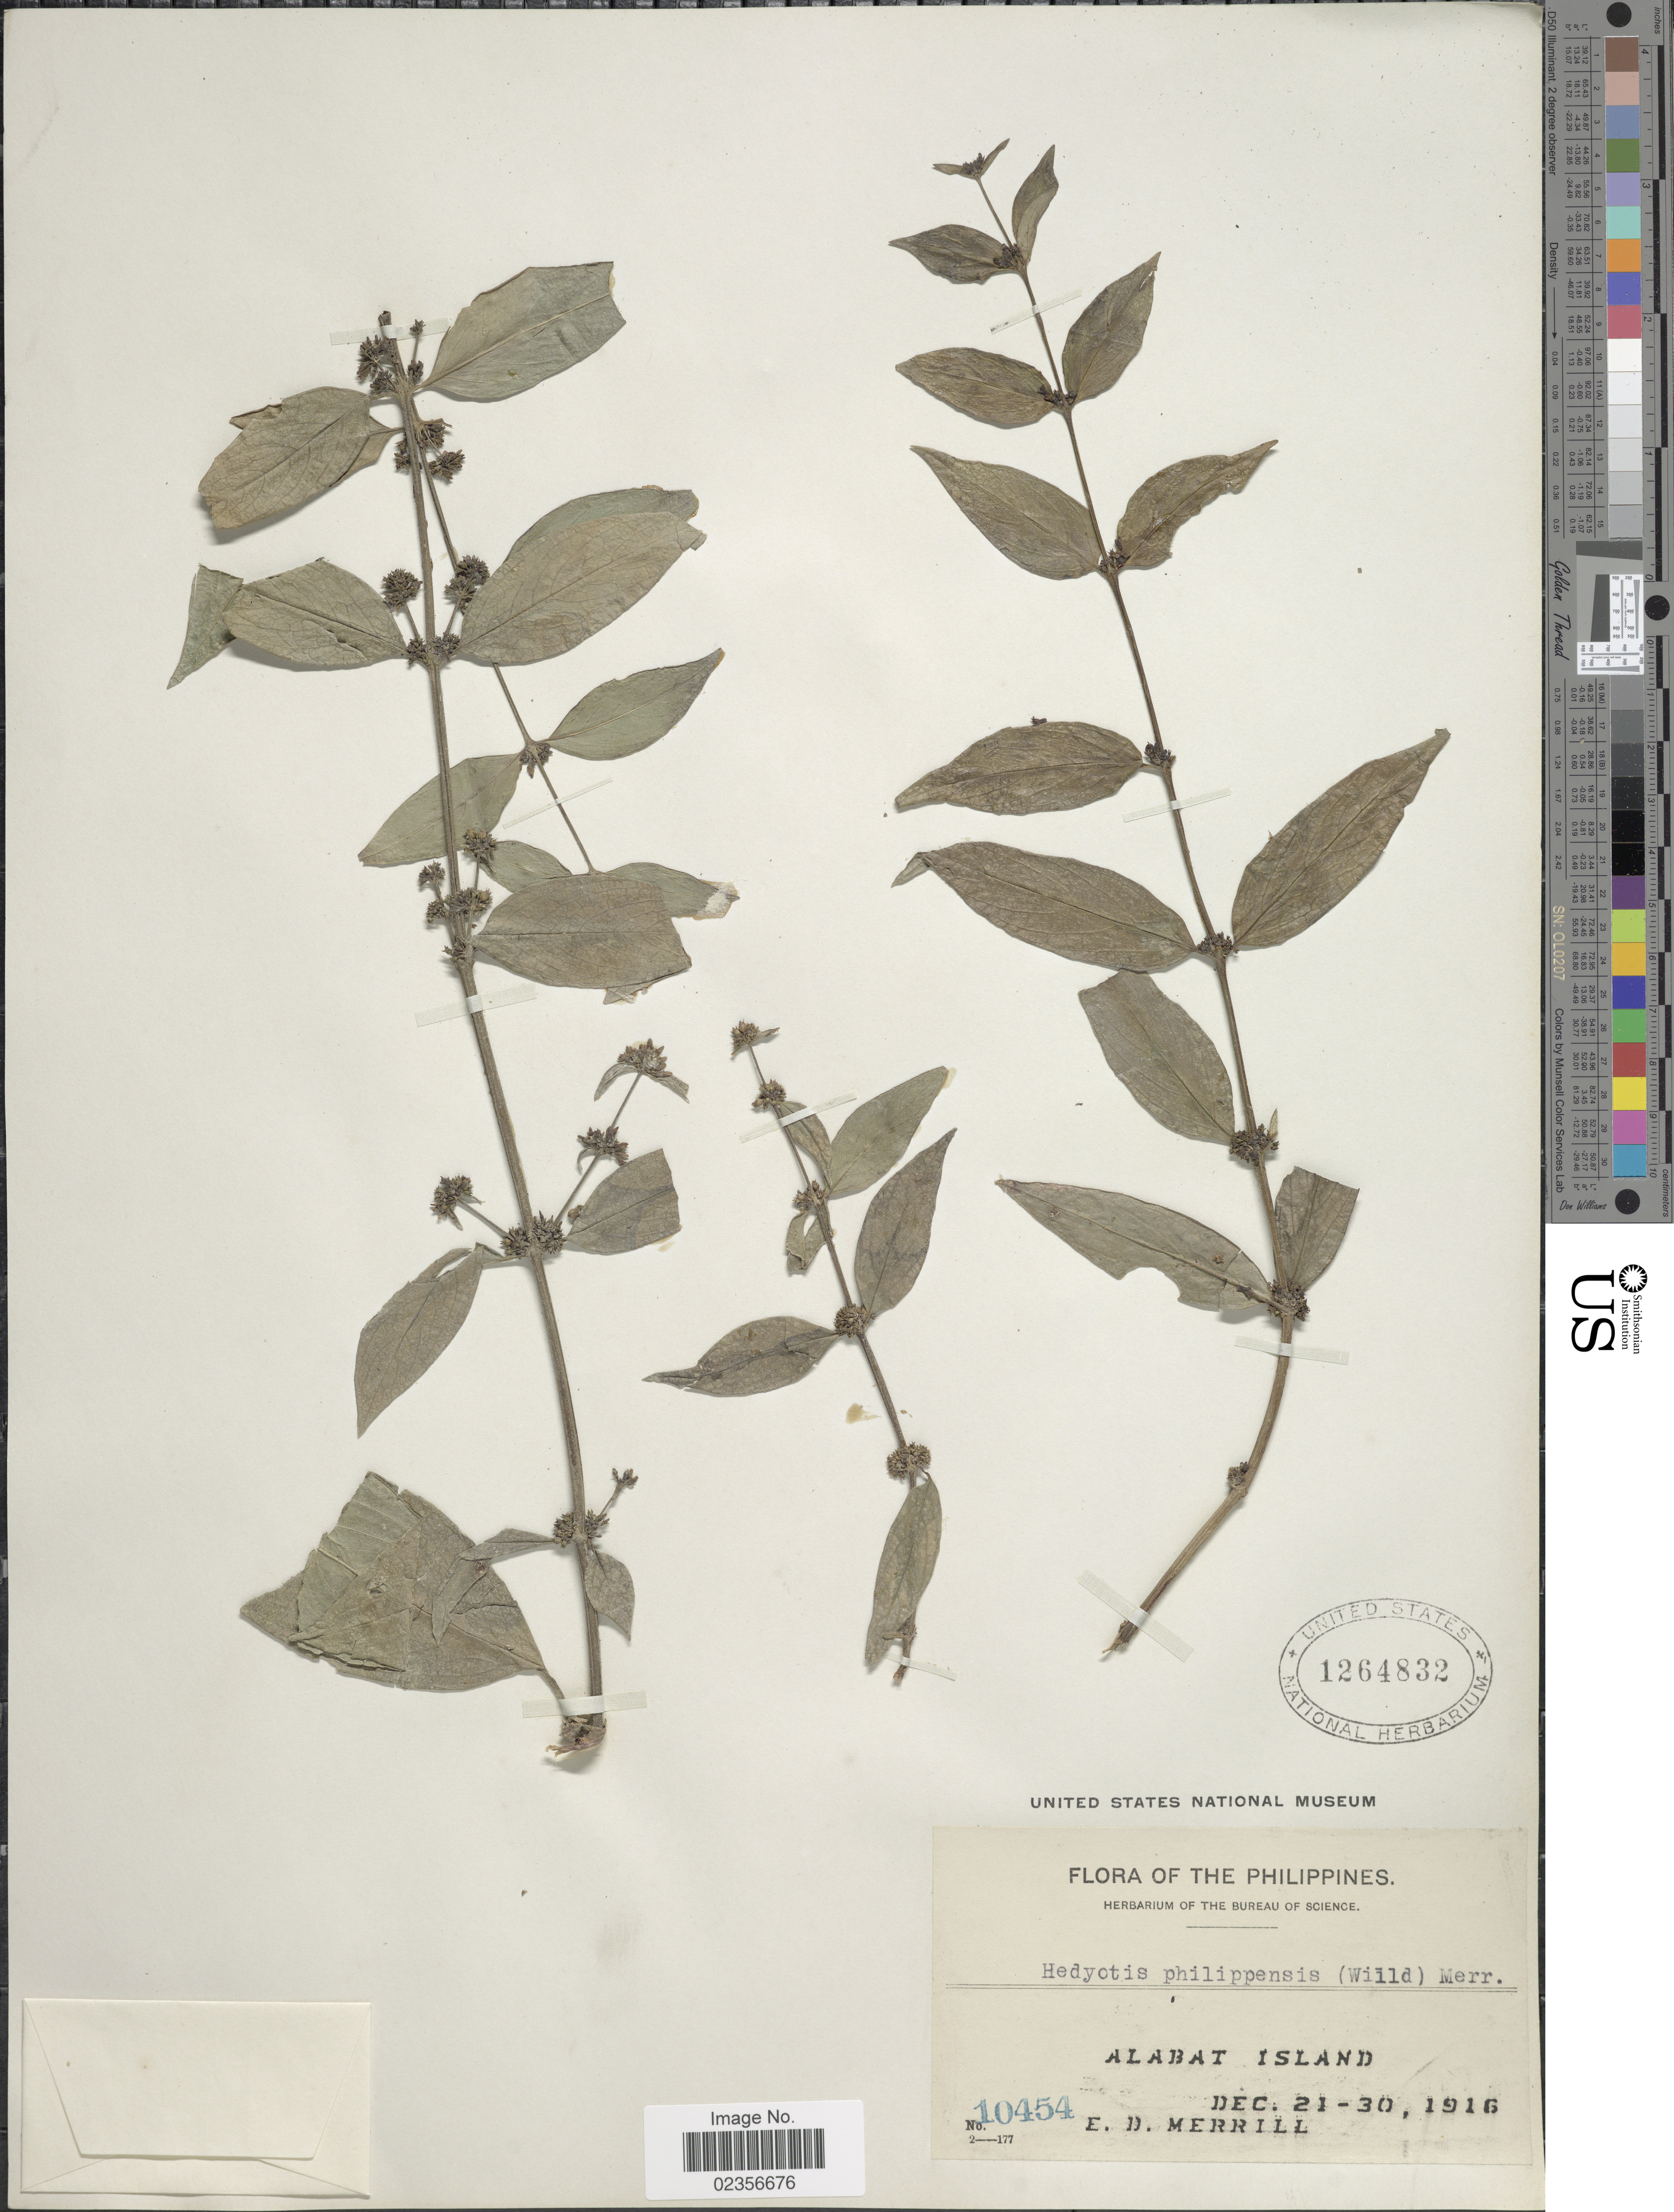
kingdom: Plantae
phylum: Tracheophyta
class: Magnoliopsida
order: Gentianales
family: Rubiaceae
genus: Hedyotis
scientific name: Hedyotis philippensis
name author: (Willd. ex Spreng.) Merr. ex C.B. Rob.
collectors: E. D. Merrill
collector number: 10454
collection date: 1916-12-21/1916-12-30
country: Philippines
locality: Alabat Island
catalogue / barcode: US 1264832